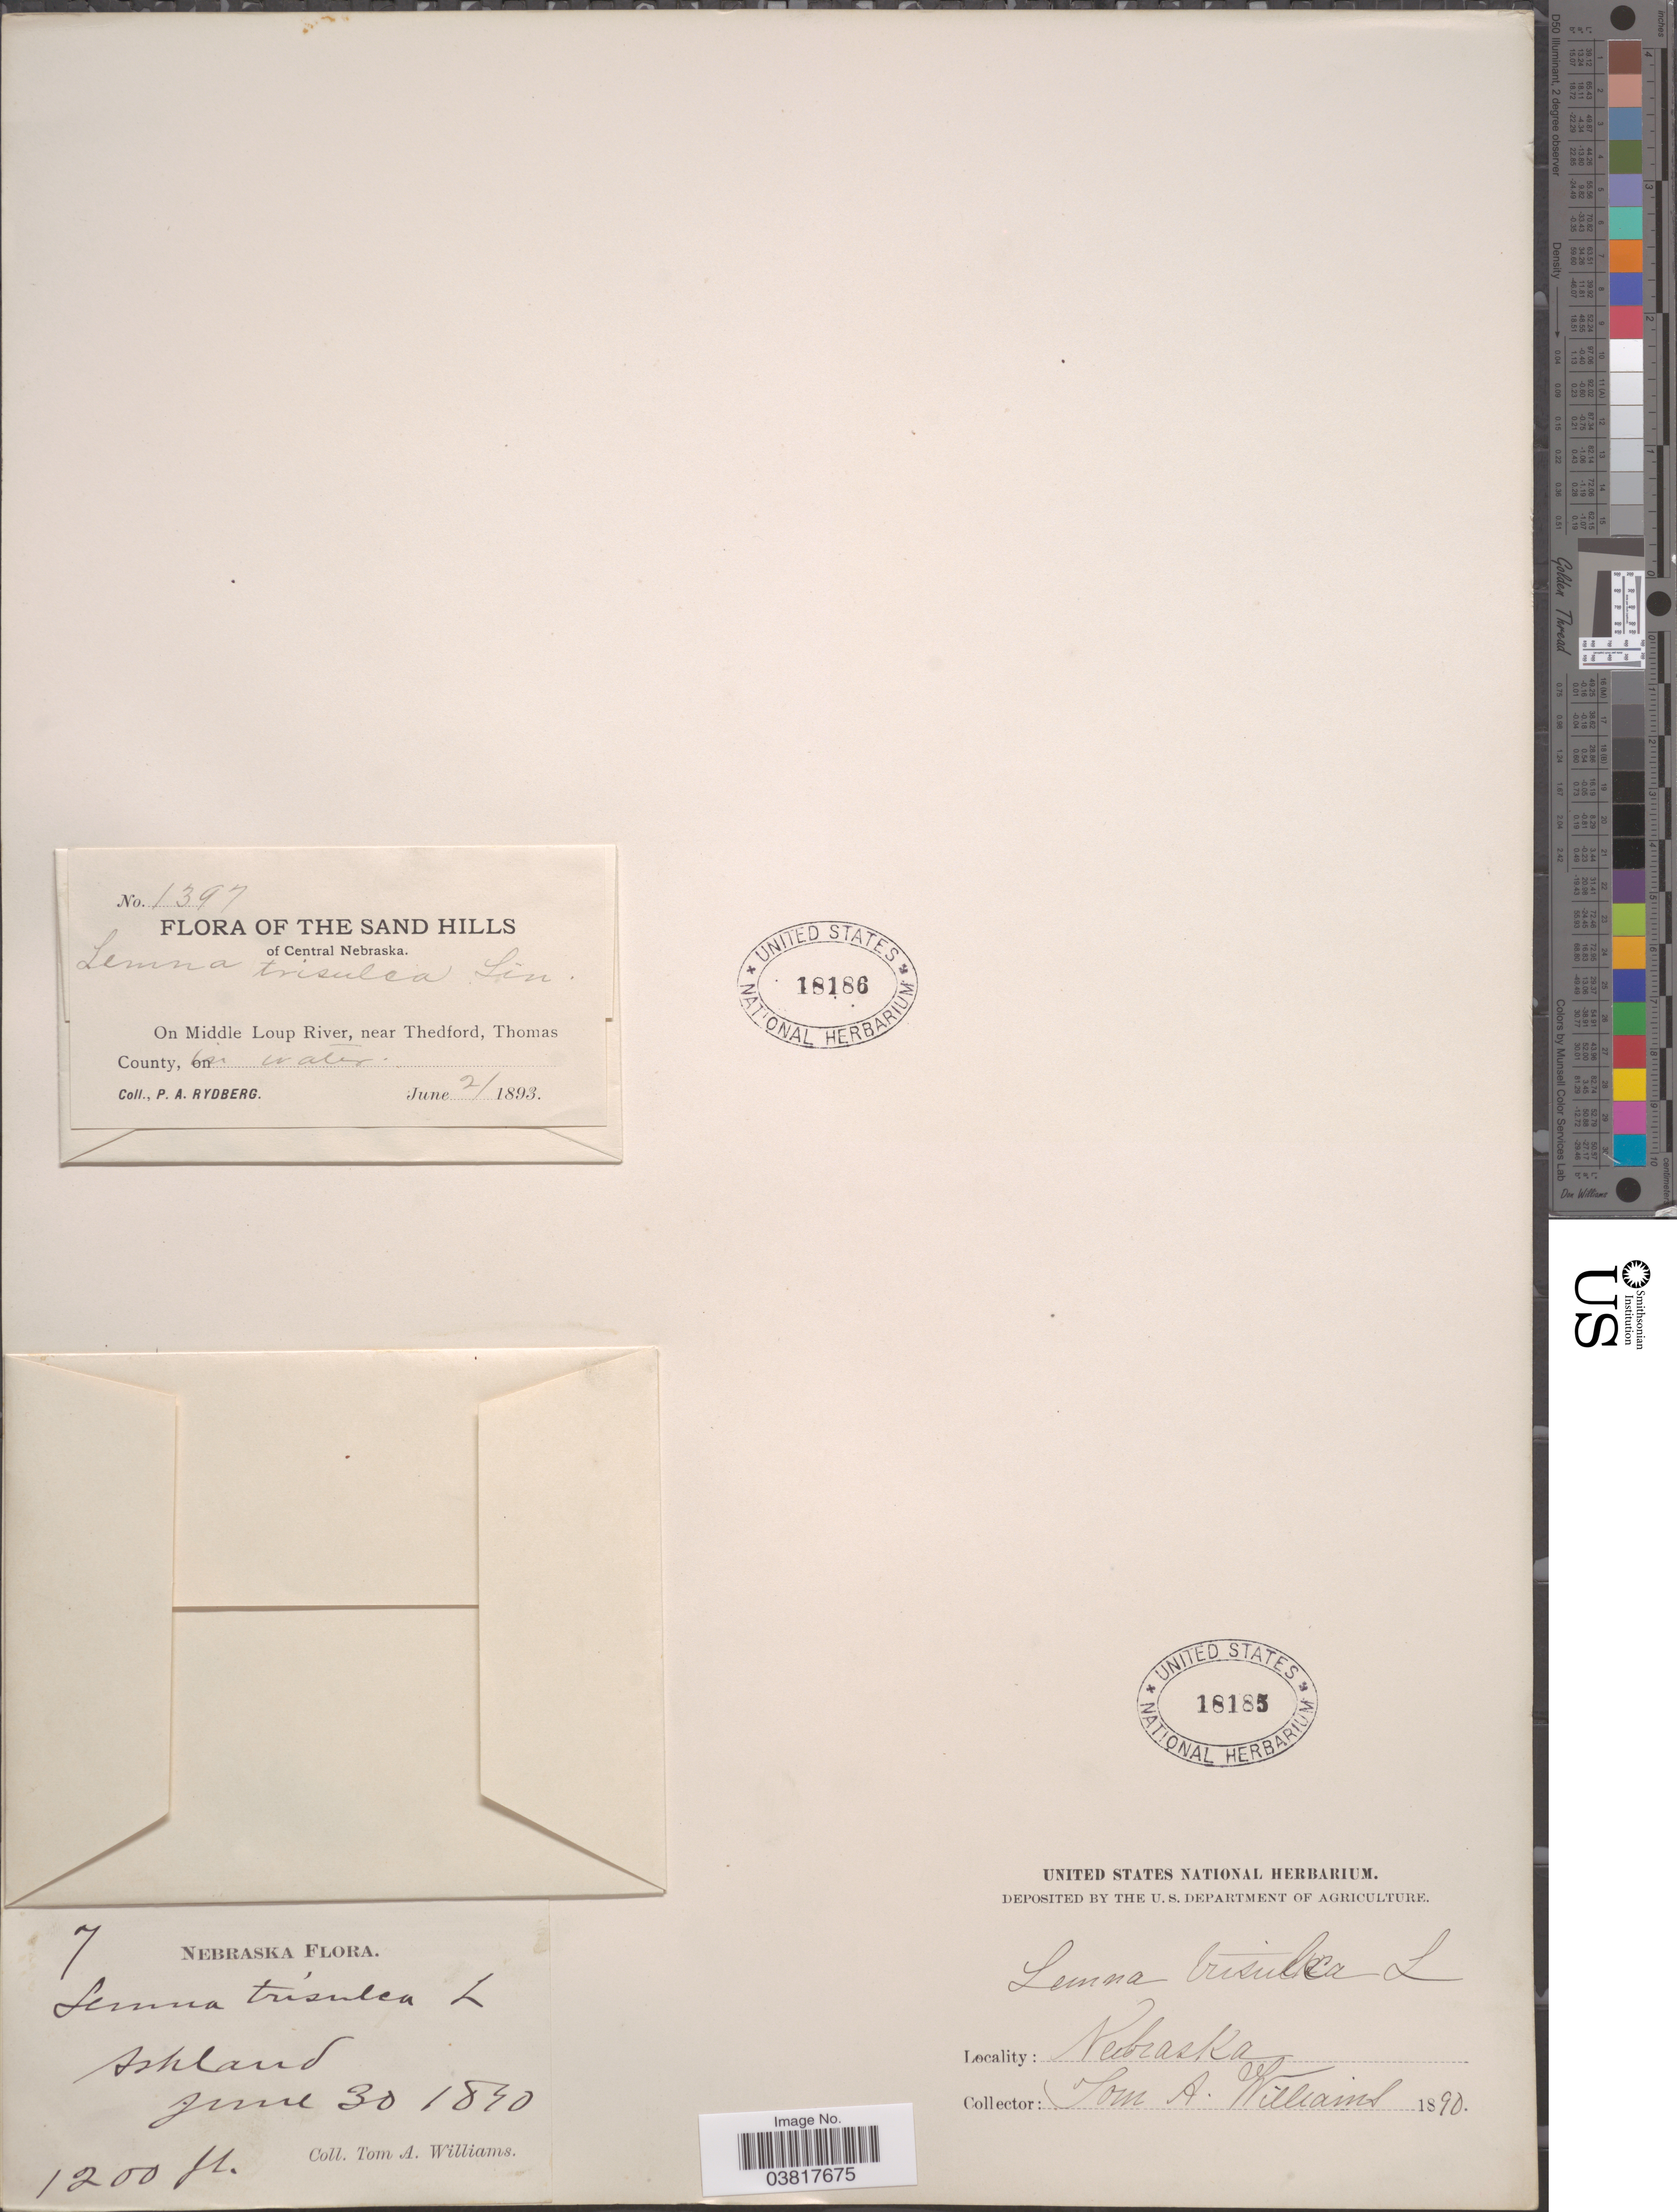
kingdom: Plantae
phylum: Tracheophyta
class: Liliopsida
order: Alismatales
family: Araceae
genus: Lemna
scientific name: Lemna trisulca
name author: L.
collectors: P. A. Rydberg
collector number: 1397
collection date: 1893-06-21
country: United States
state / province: Nebraska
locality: The Sand Hills of Central Nebraska. On Middle Loup River, near Thedford, Thomas County.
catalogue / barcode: US 18186